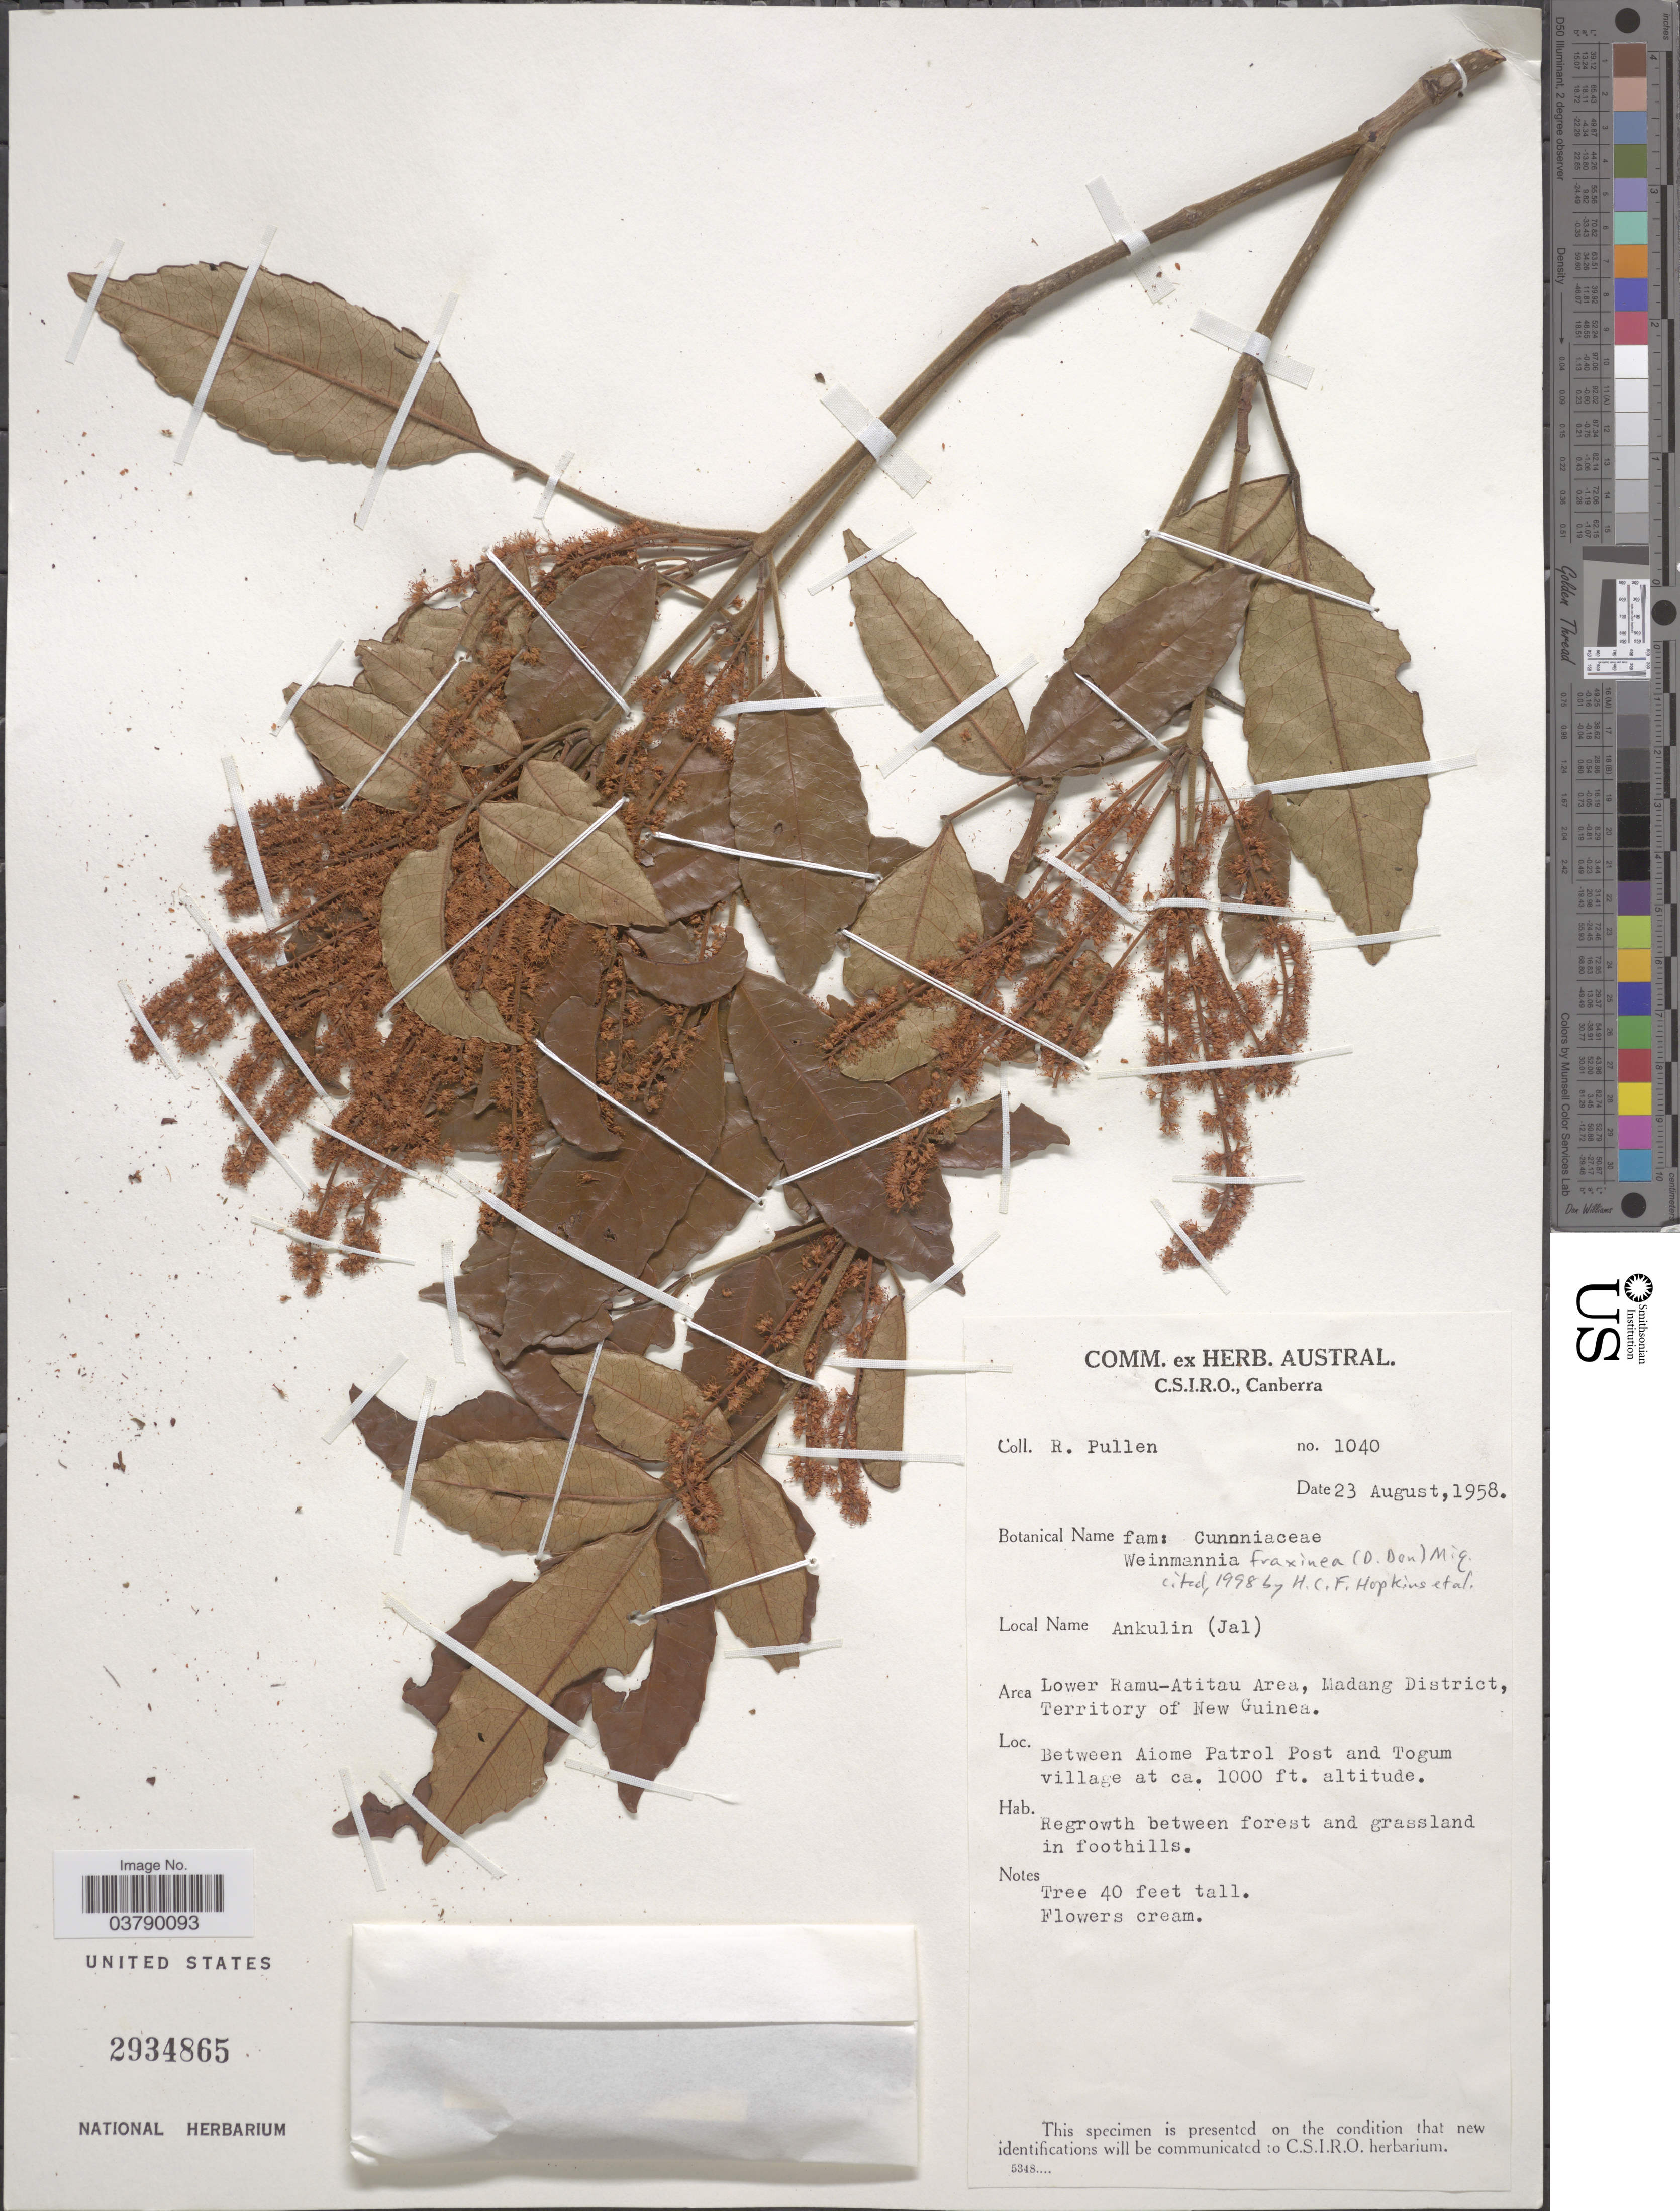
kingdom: Plantae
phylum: Tracheophyta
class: Magnoliopsida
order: Oxalidales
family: Cunoniaceae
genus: Pterophylla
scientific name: Pterophylla fraxinea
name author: D. Don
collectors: R. Pullen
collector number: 1040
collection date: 1958-08-23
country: Papua New Guinea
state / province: Madang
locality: Lower Ramu-Atitau Area, Madang District, Territory of New Guinea.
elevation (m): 305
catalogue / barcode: US 2934865